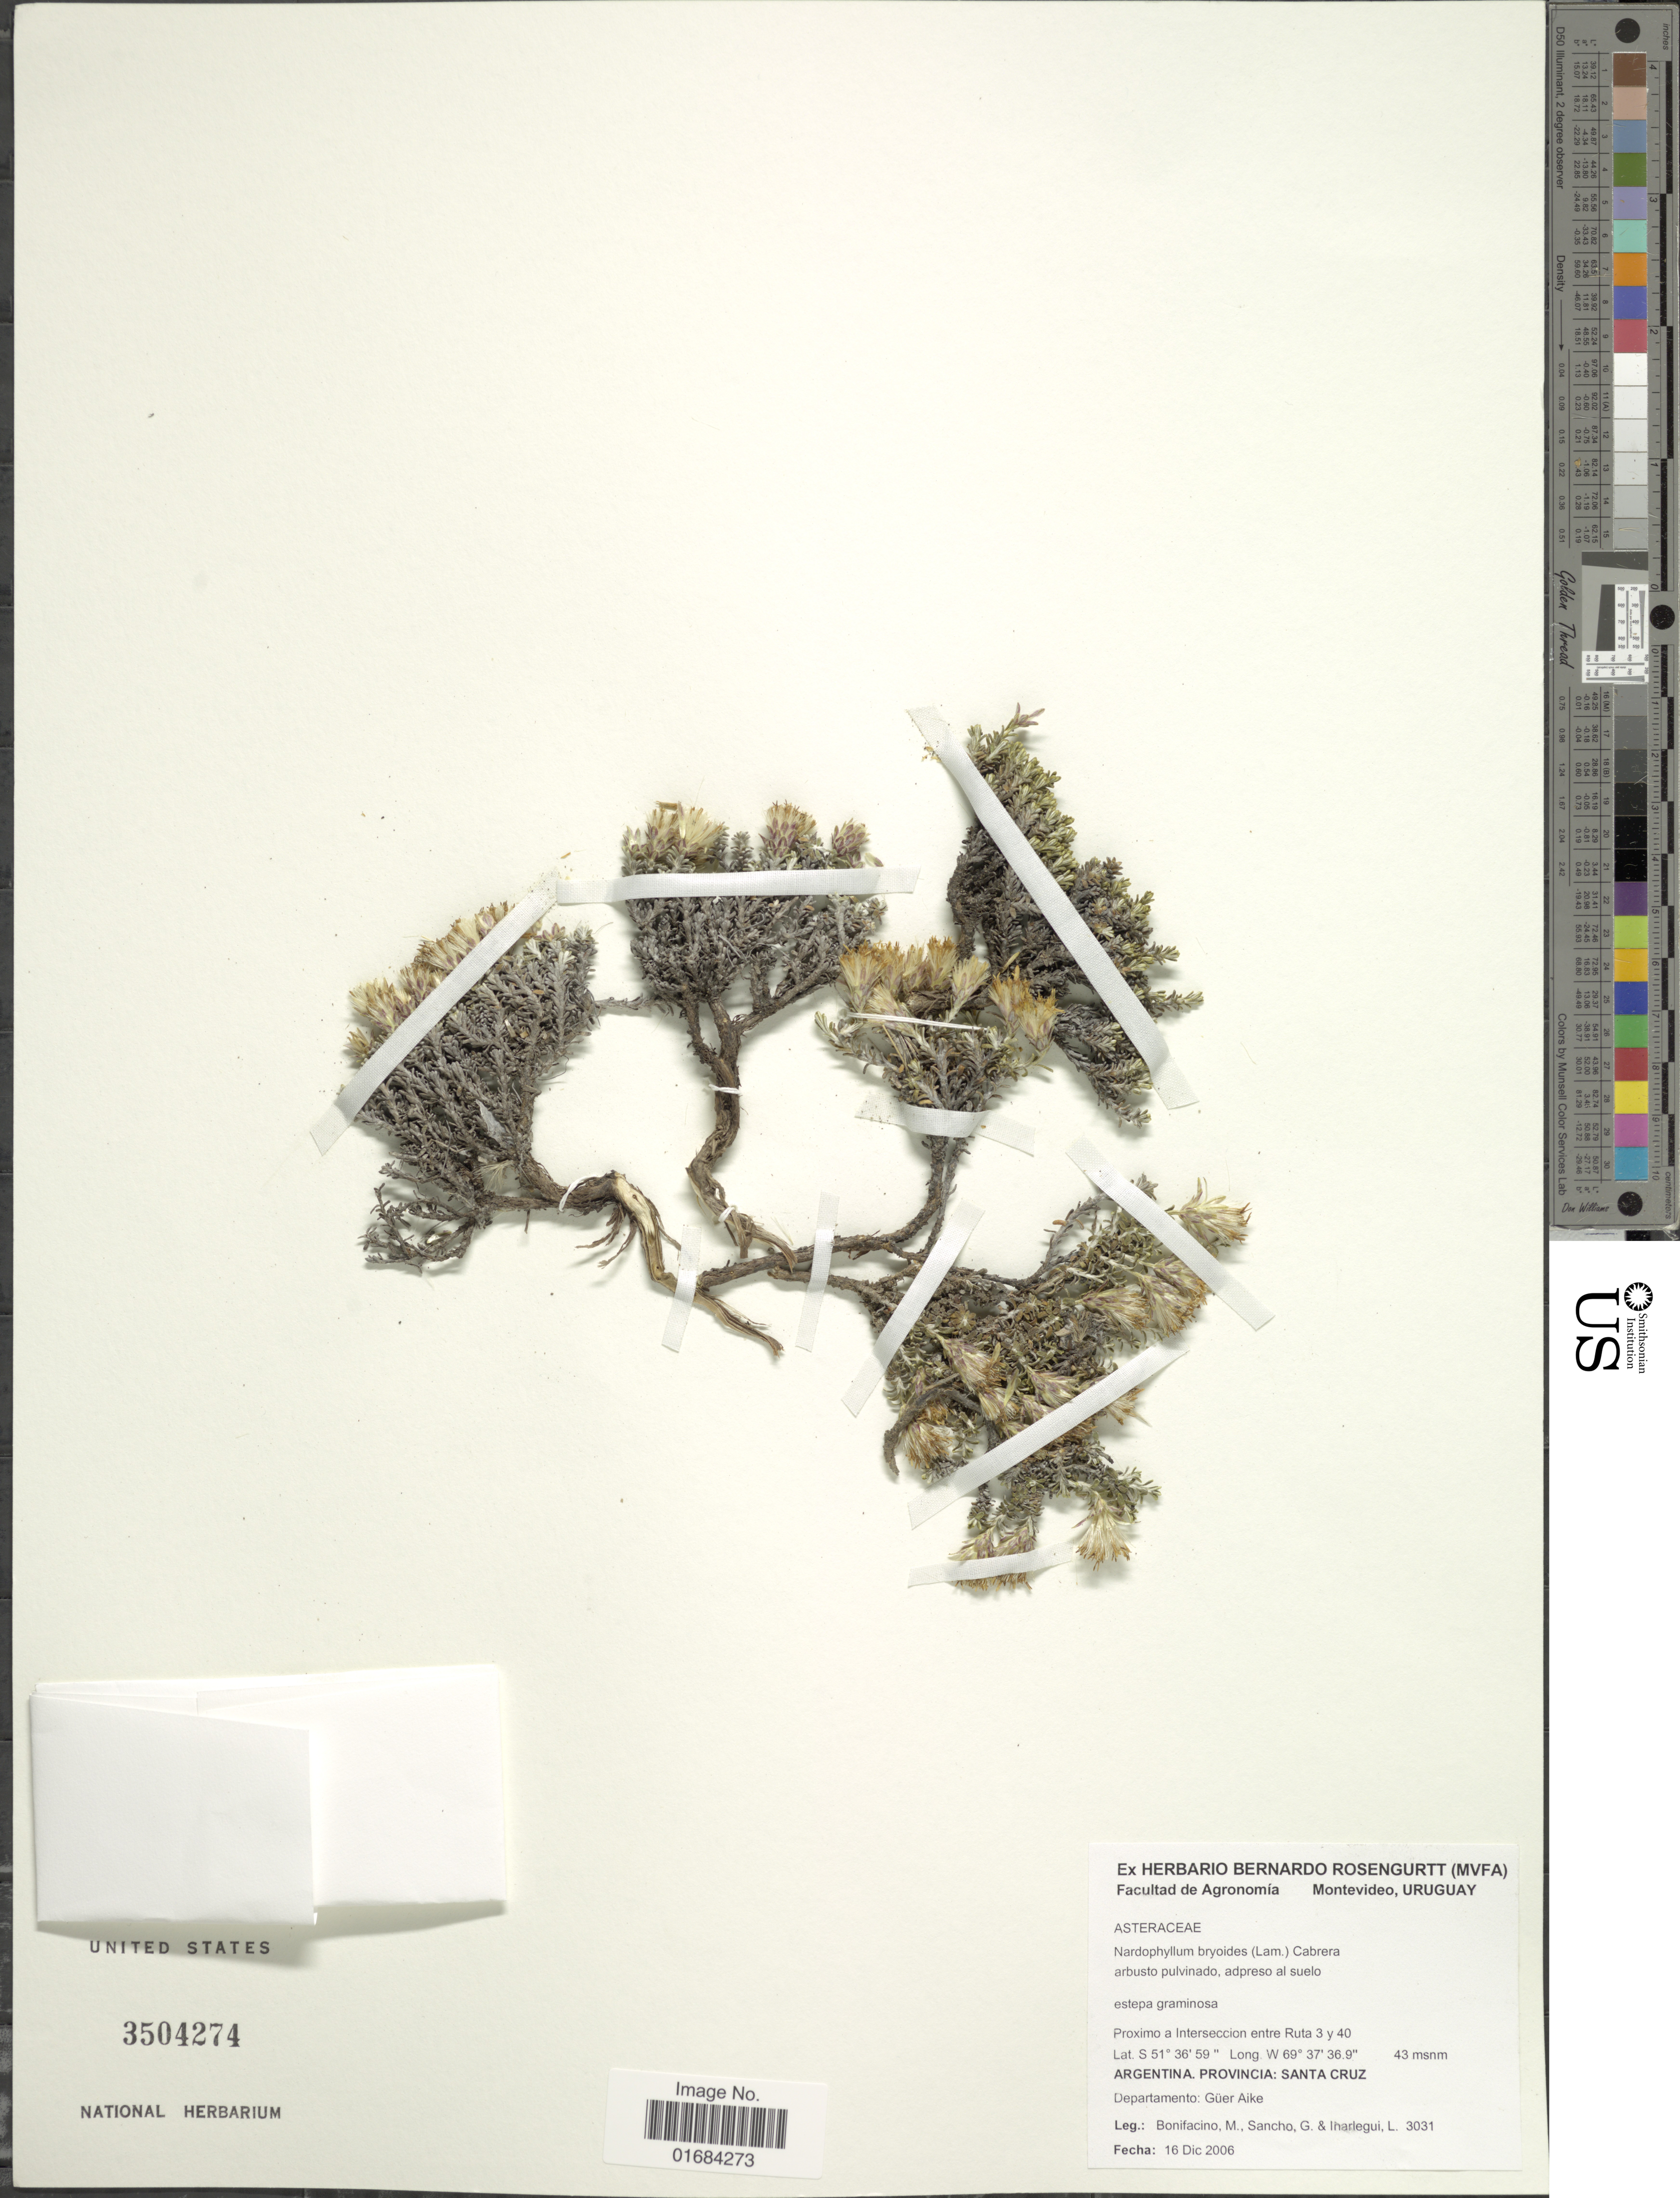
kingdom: Plantae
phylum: Tracheophyta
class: Magnoliopsida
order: Asterales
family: Asteraceae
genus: Nardophyllum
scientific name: Nardophyllum bryoides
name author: (Lam.) Cabrera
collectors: M. Bonifacino, G. Sancho & L. Iharlegui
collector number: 3031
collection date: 2006-12-16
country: Argentina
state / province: Santa Cruz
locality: Proxima a Interseccion entre Ruta 3 y 40, Departamento: Guer Aike.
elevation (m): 43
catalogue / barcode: US 3504274